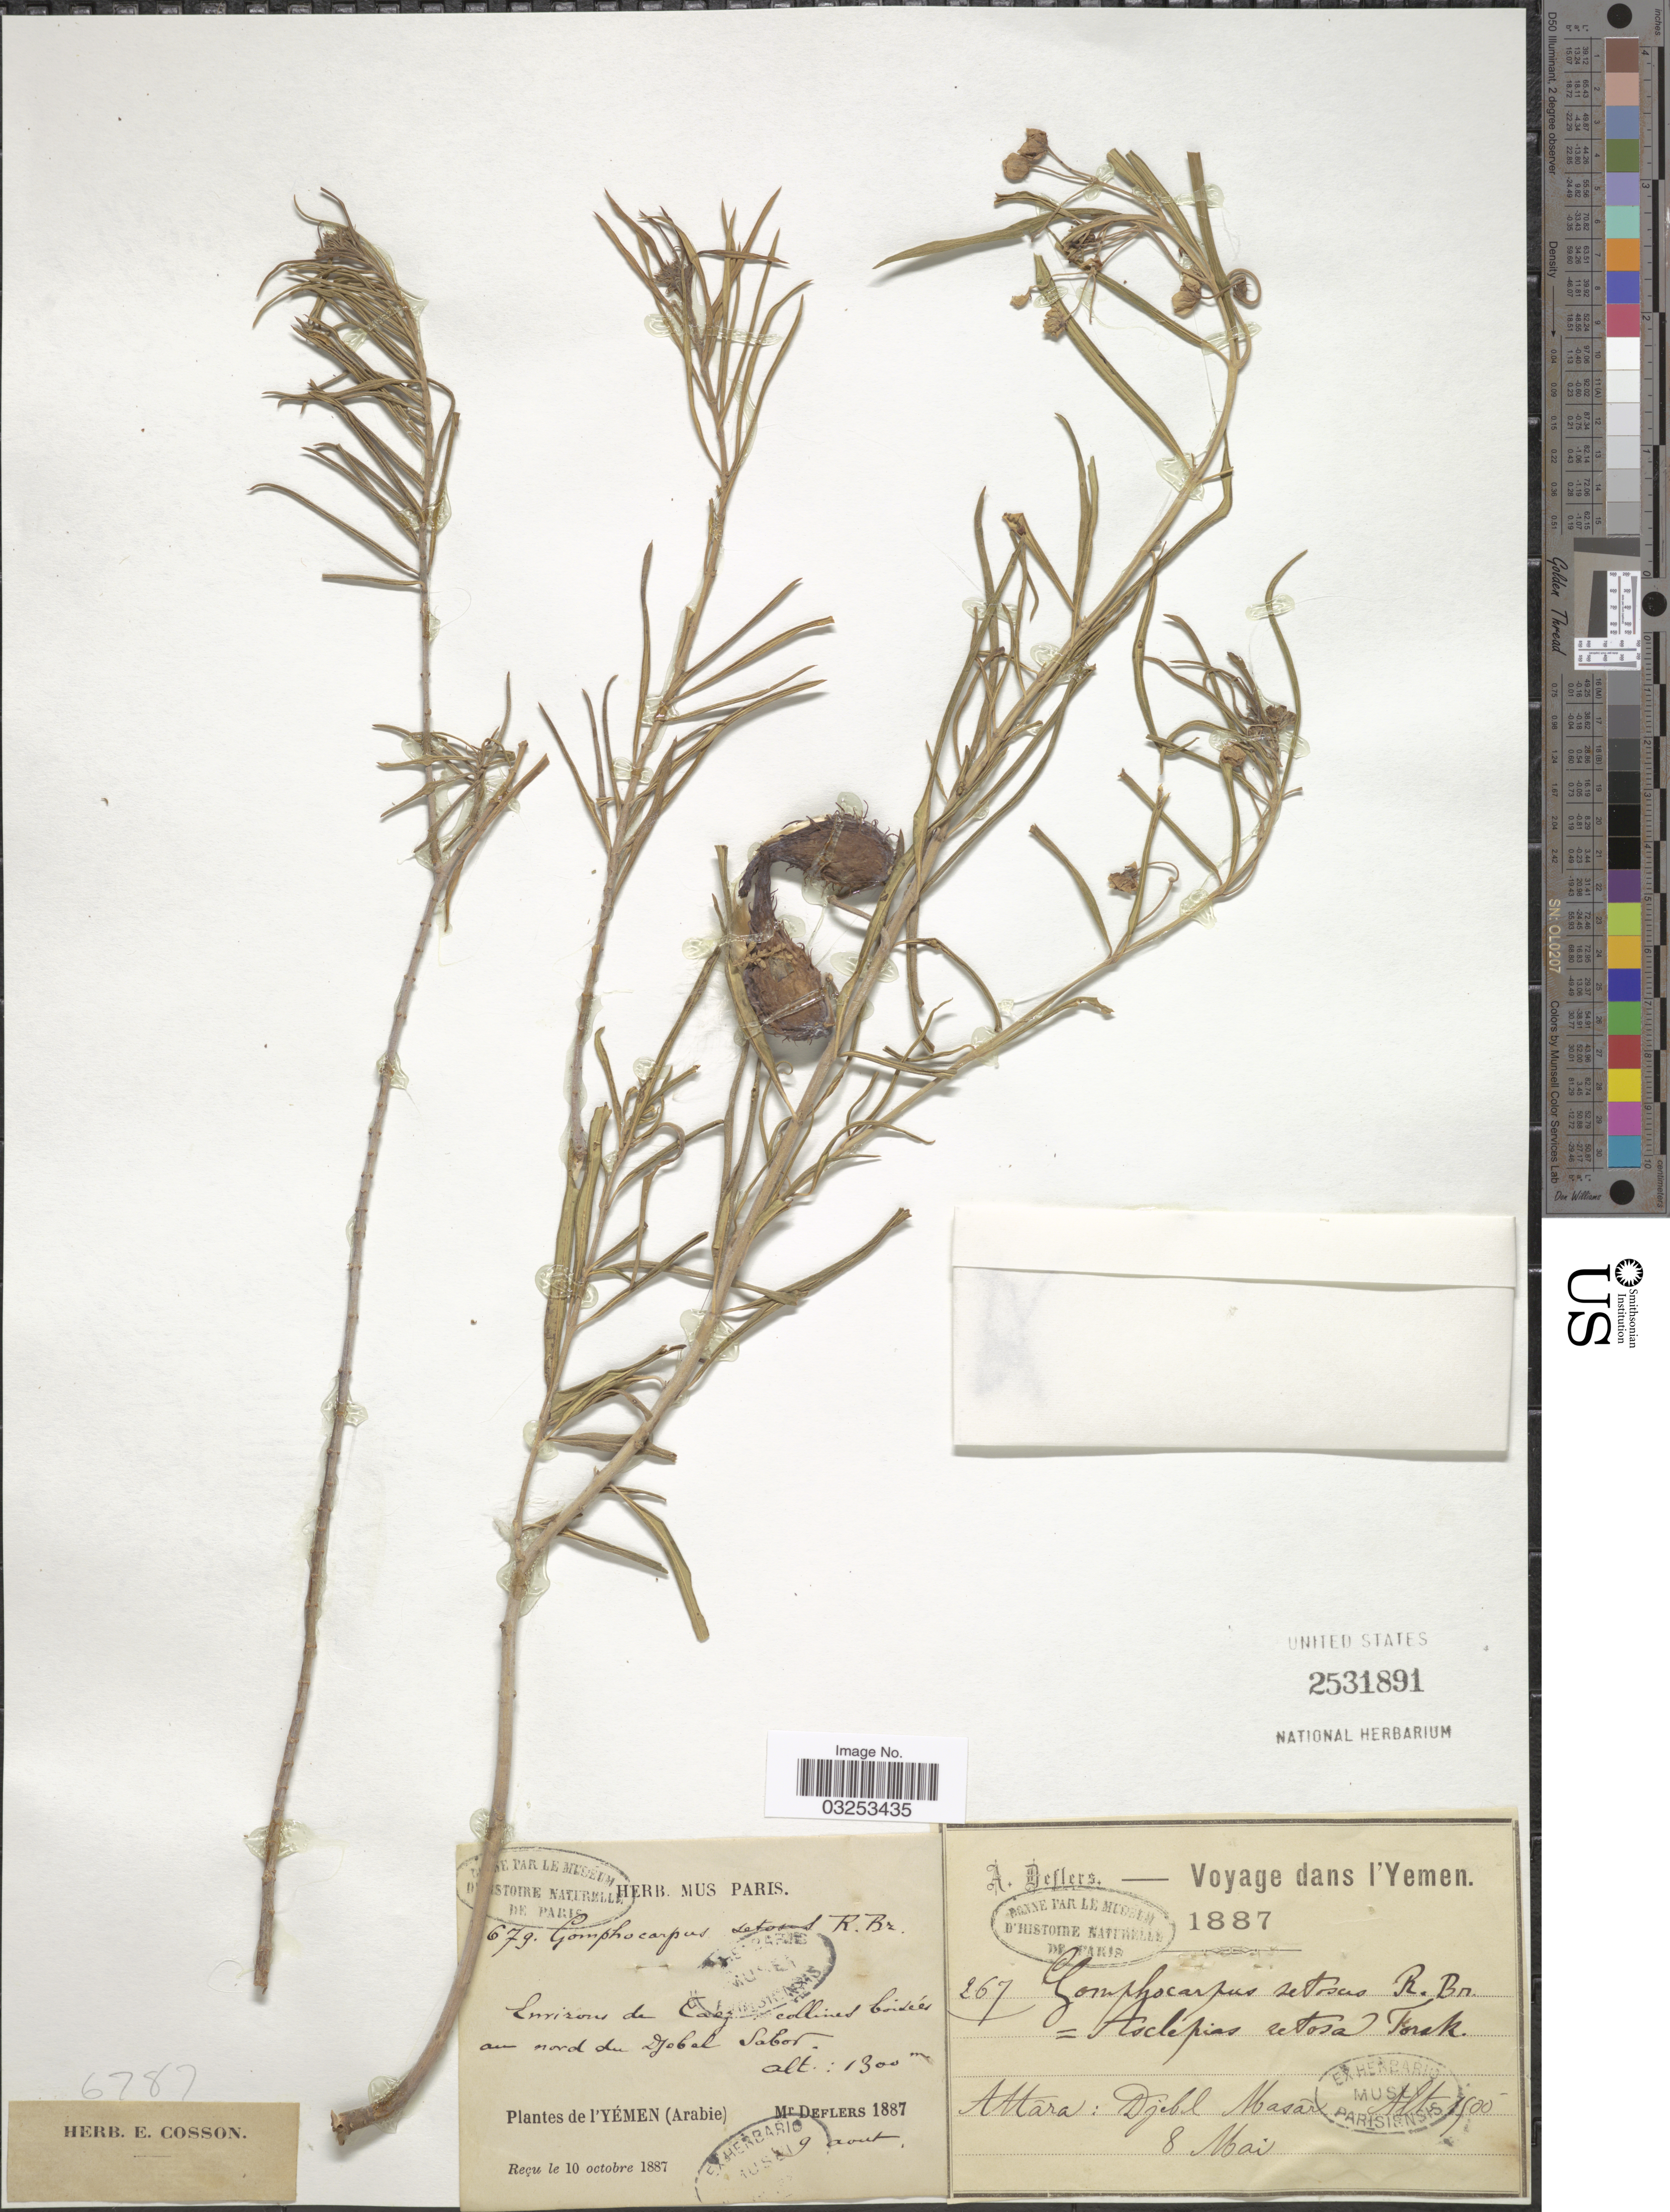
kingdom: Plantae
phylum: Tracheophyta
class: Magnoliopsida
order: Gentianales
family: Apocynaceae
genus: Gomphocarpus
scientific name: Gomphocarpus fruticosus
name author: (L.) W.T. Aiton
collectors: Mr. Deflers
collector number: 679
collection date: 1887-09-08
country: Yemen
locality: Environs de East: collines boisées au nord du Djobal Sabor. Yémen (Arabie).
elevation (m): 1300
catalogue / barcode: US 2531891